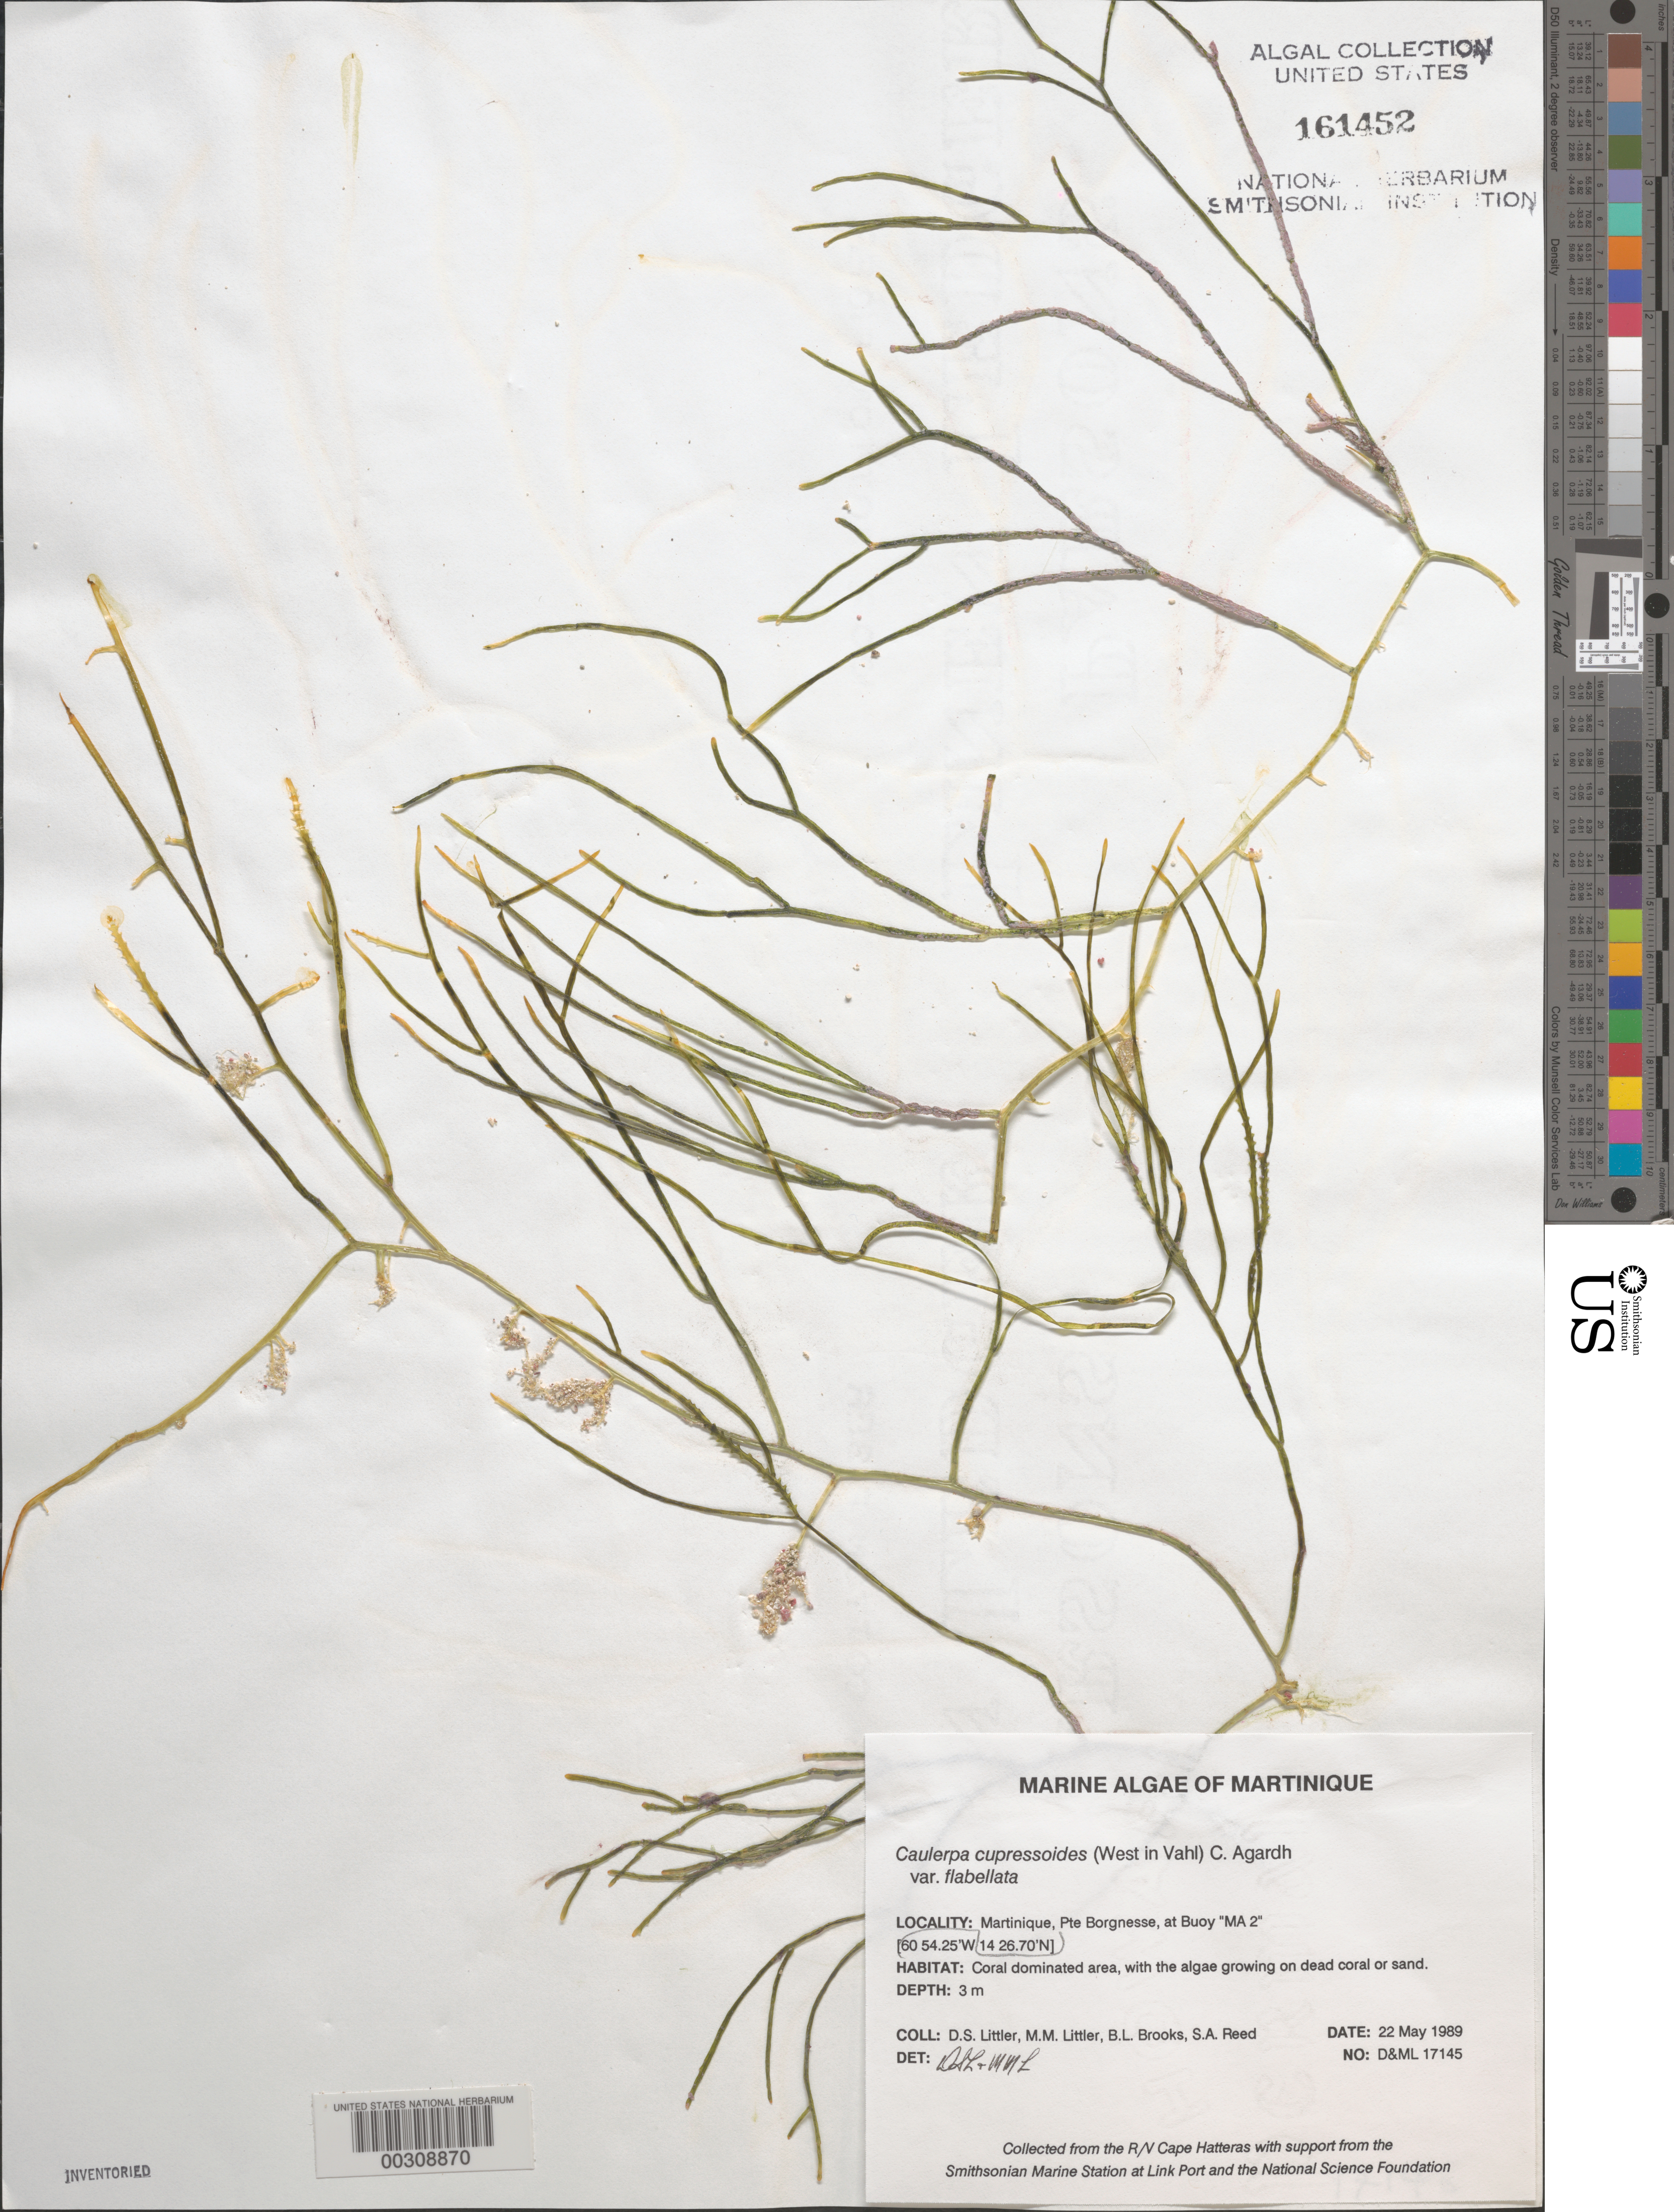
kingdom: Plantae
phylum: Chlorophyta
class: Ulvophyceae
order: Bryopsidales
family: Caulerpaceae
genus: Caulerpa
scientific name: Caulerpa cupressoides var. flabellata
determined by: Littler, D. S.; Littler, M. M.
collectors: D. S. Littler, M. M. Littler, B. Brooks & S. Reed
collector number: D&ML 17145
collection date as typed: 22 May 1989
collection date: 1989-05-22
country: Martinique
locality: St. Anne, Pointe Borgnesse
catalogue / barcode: US 161452